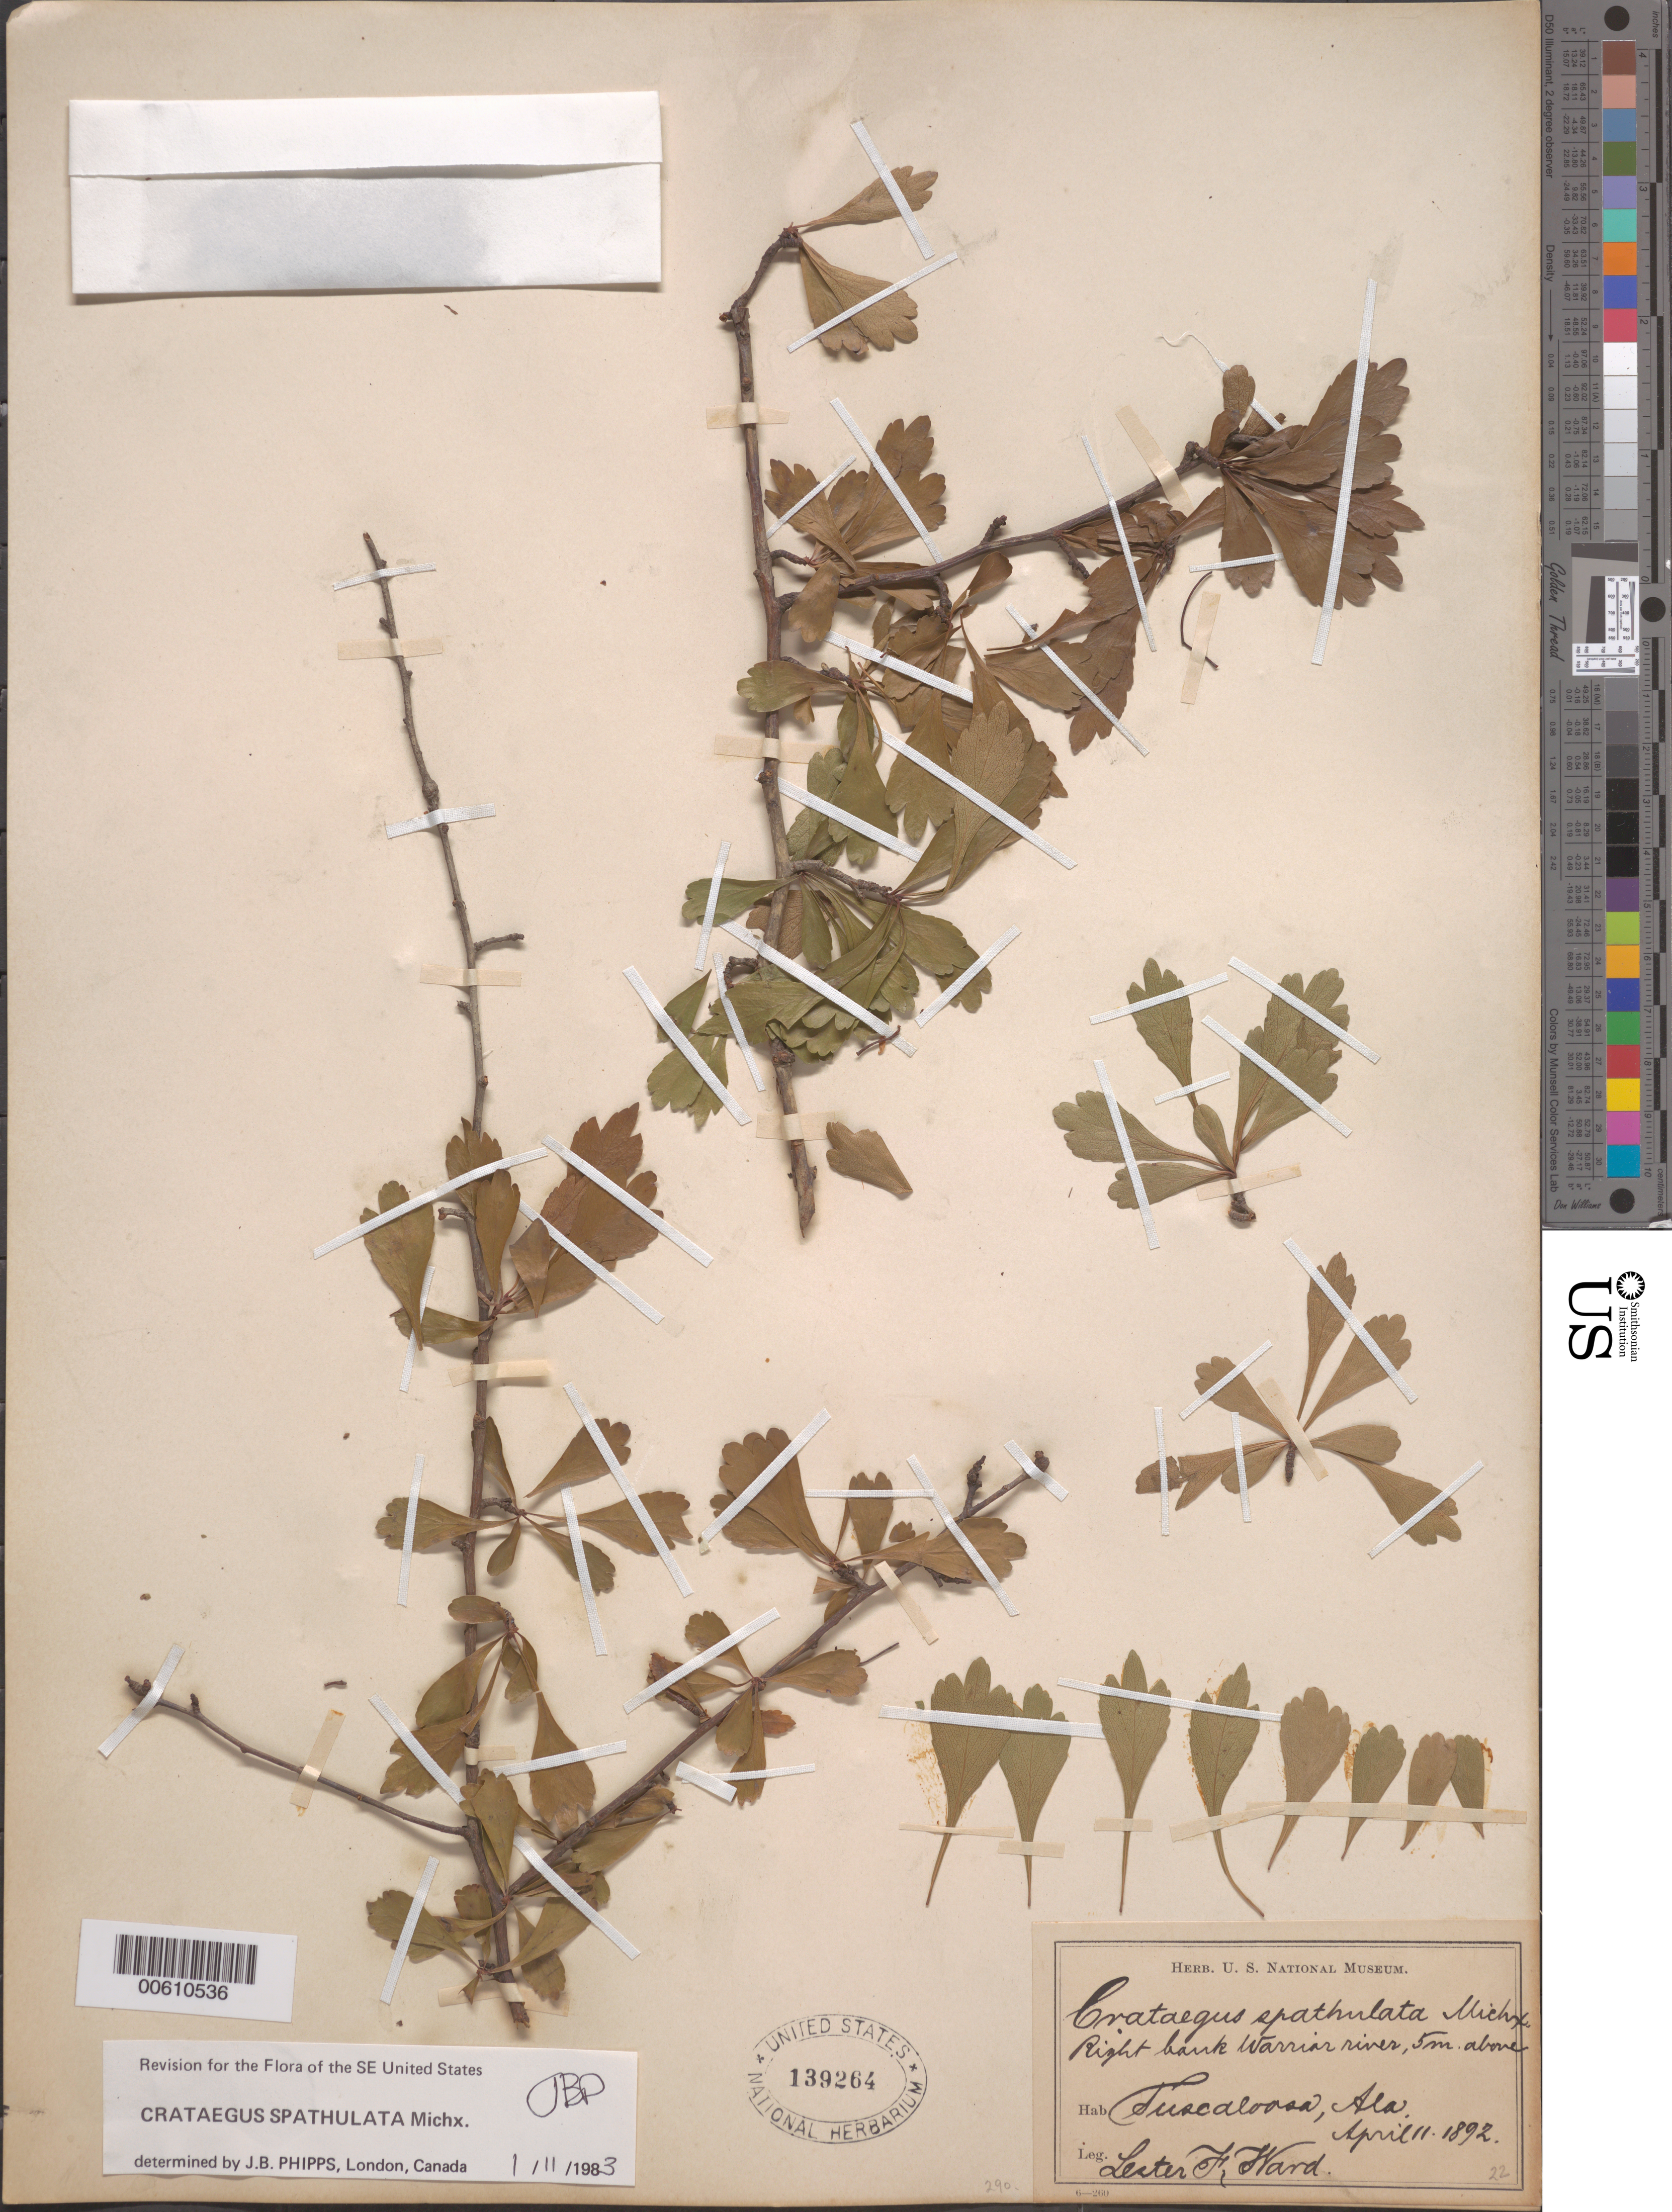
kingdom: Plantae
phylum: Tracheophyta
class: Magnoliopsida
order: Rosales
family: Rosaceae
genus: Crataegus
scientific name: Crataegus spathulata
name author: Michx.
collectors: L. F. Ward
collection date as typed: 11 Apr 1892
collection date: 1892-04-11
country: United States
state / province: Alabama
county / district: Tuscaloosa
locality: Tuscaloosa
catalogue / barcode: US 139264